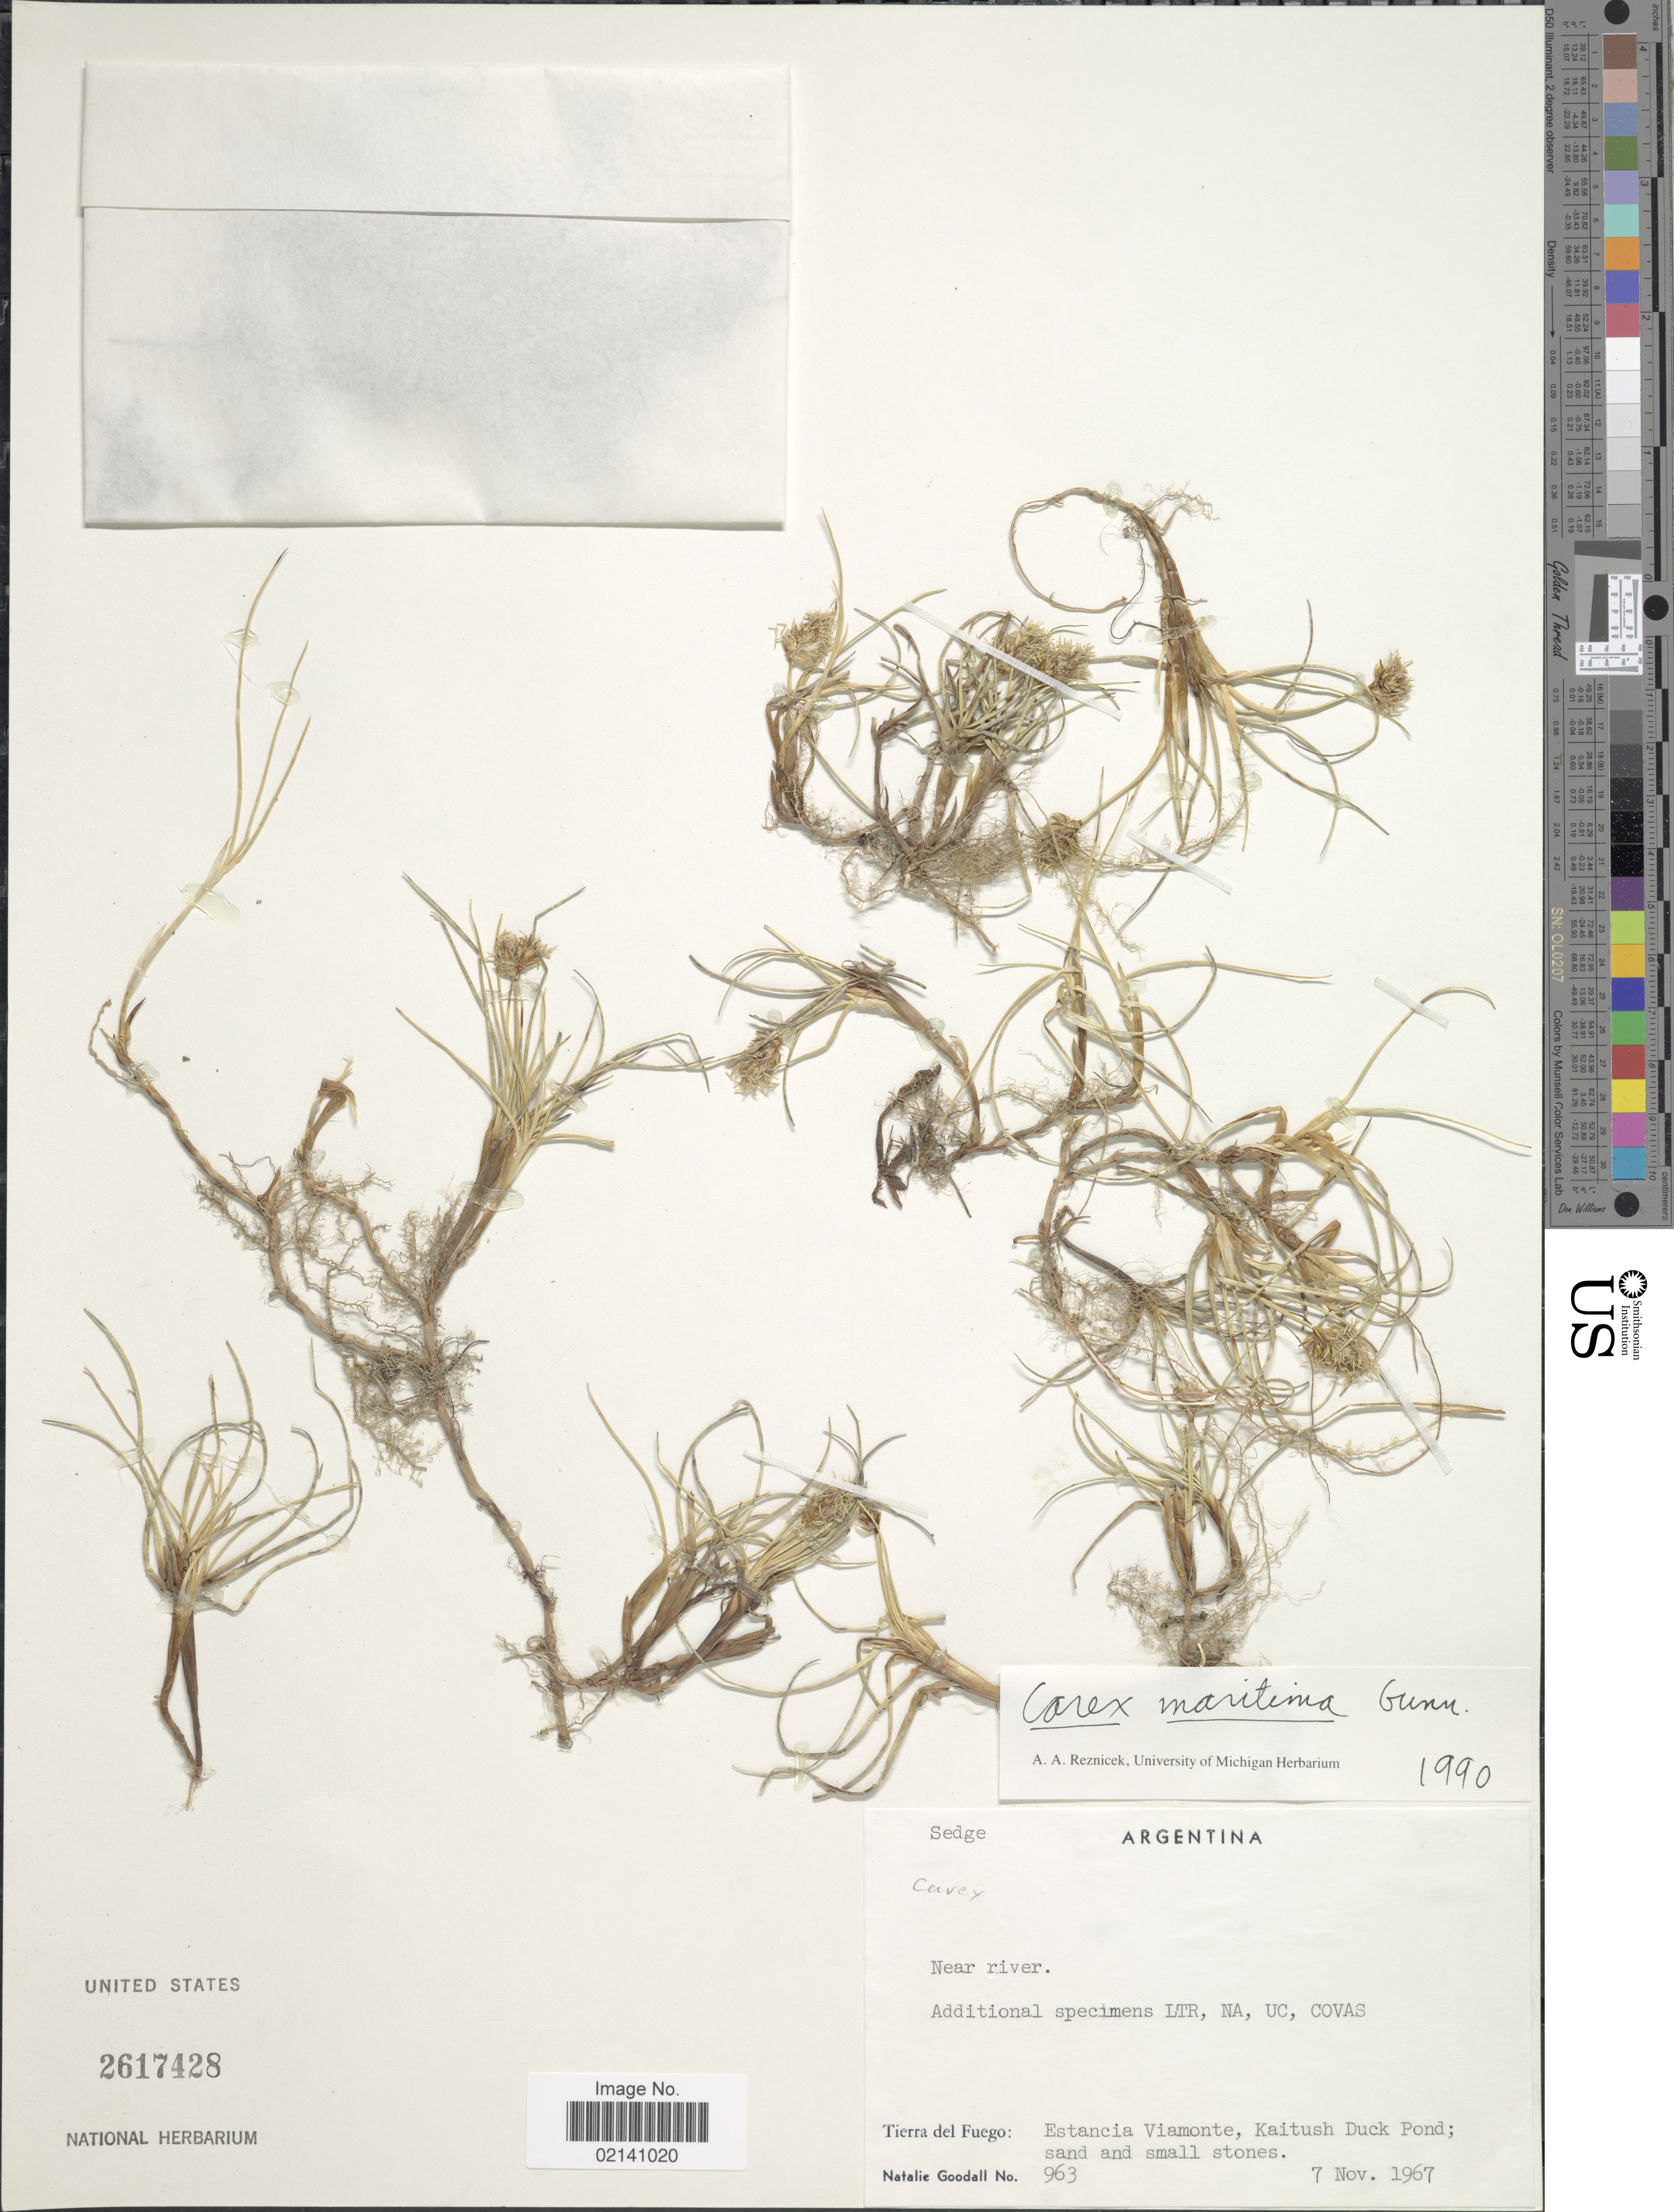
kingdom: Plantae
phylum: Tracheophyta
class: Liliopsida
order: Poales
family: Cyperaceae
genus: Carex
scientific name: Carex melanocystis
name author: É. Desv.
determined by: Jimnéz-Mejias, Pedro, (UPOS), Universidad Pablo de Olavide (SPAIN)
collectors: N. Goodall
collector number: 963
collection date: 1967-11-07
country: Argentina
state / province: Tierra del Fuego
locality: Near river, Tierra del Fuego: Estancia Viamonte, Kaitush Duck Pond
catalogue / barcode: US 2617428